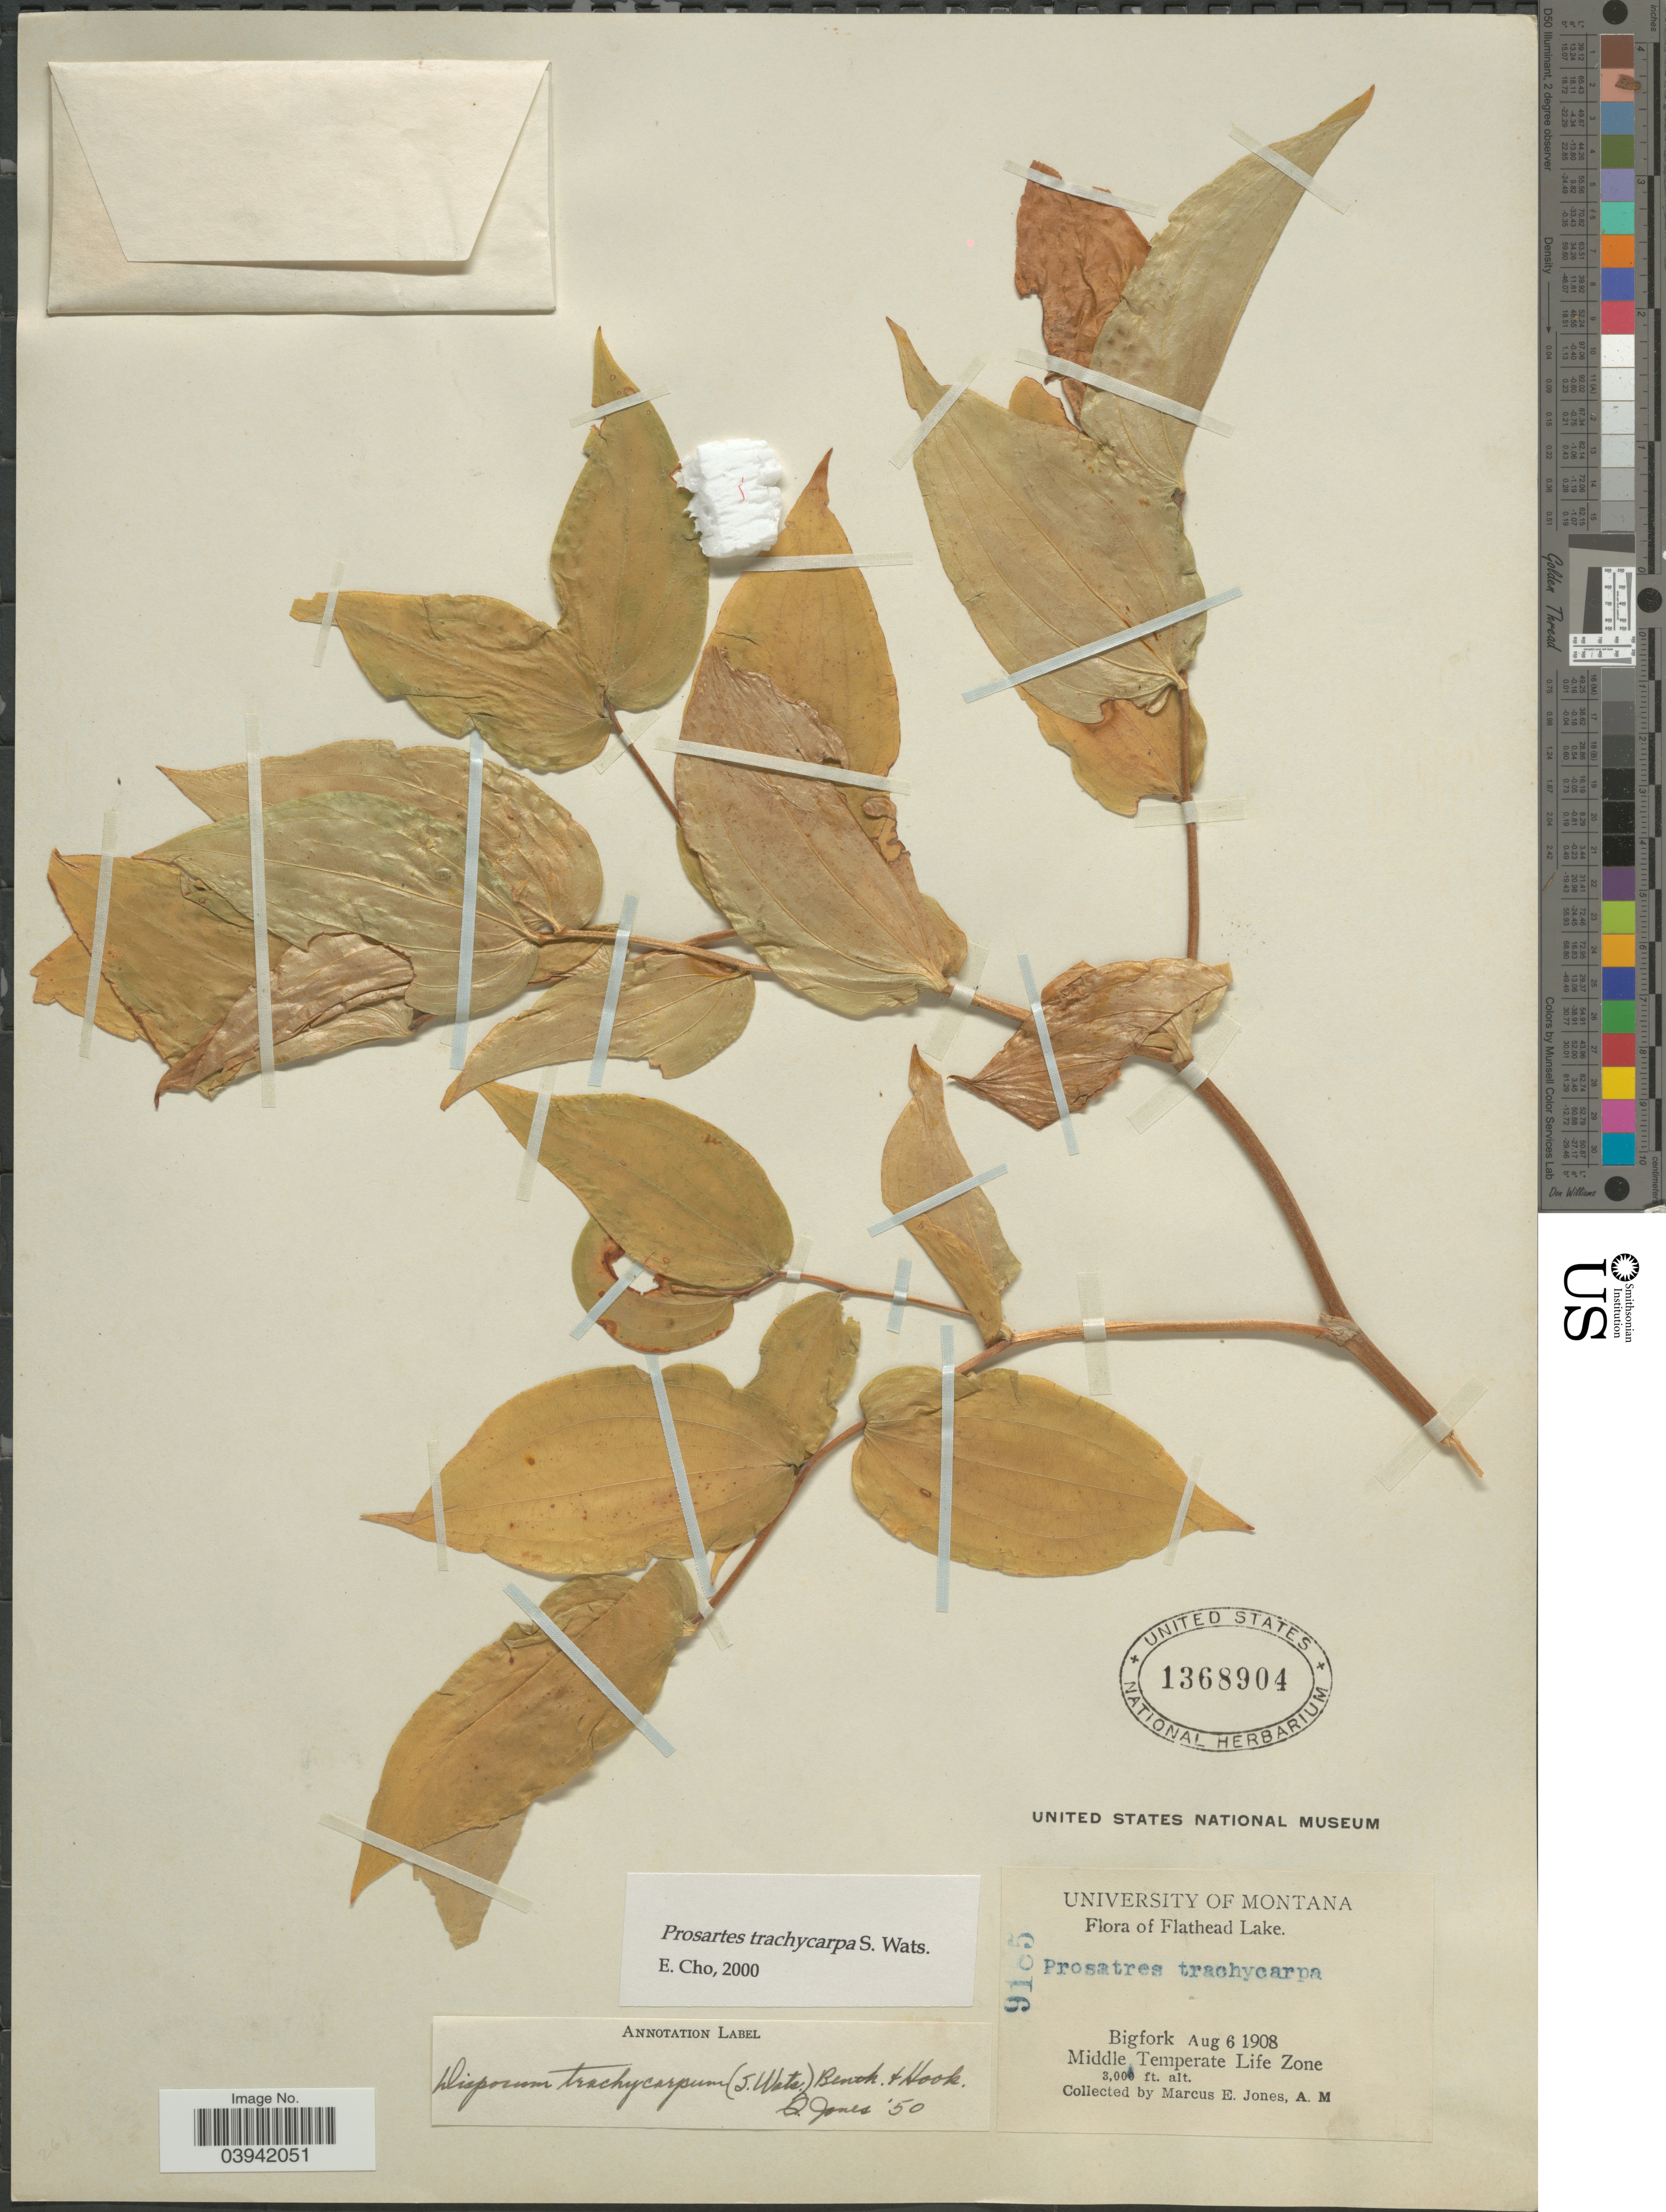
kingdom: Plantae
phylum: Tracheophyta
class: Liliopsida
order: Liliales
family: Liliaceae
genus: Prosartes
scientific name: Prosartes trachycarpa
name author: S. Watson in C. King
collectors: M. E. Jones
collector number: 9185*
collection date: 1908-08-06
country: United States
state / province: Montana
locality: Flathead Lake. Bigfork. Middle Temperate Life Zone.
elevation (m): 914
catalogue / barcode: US 1368904